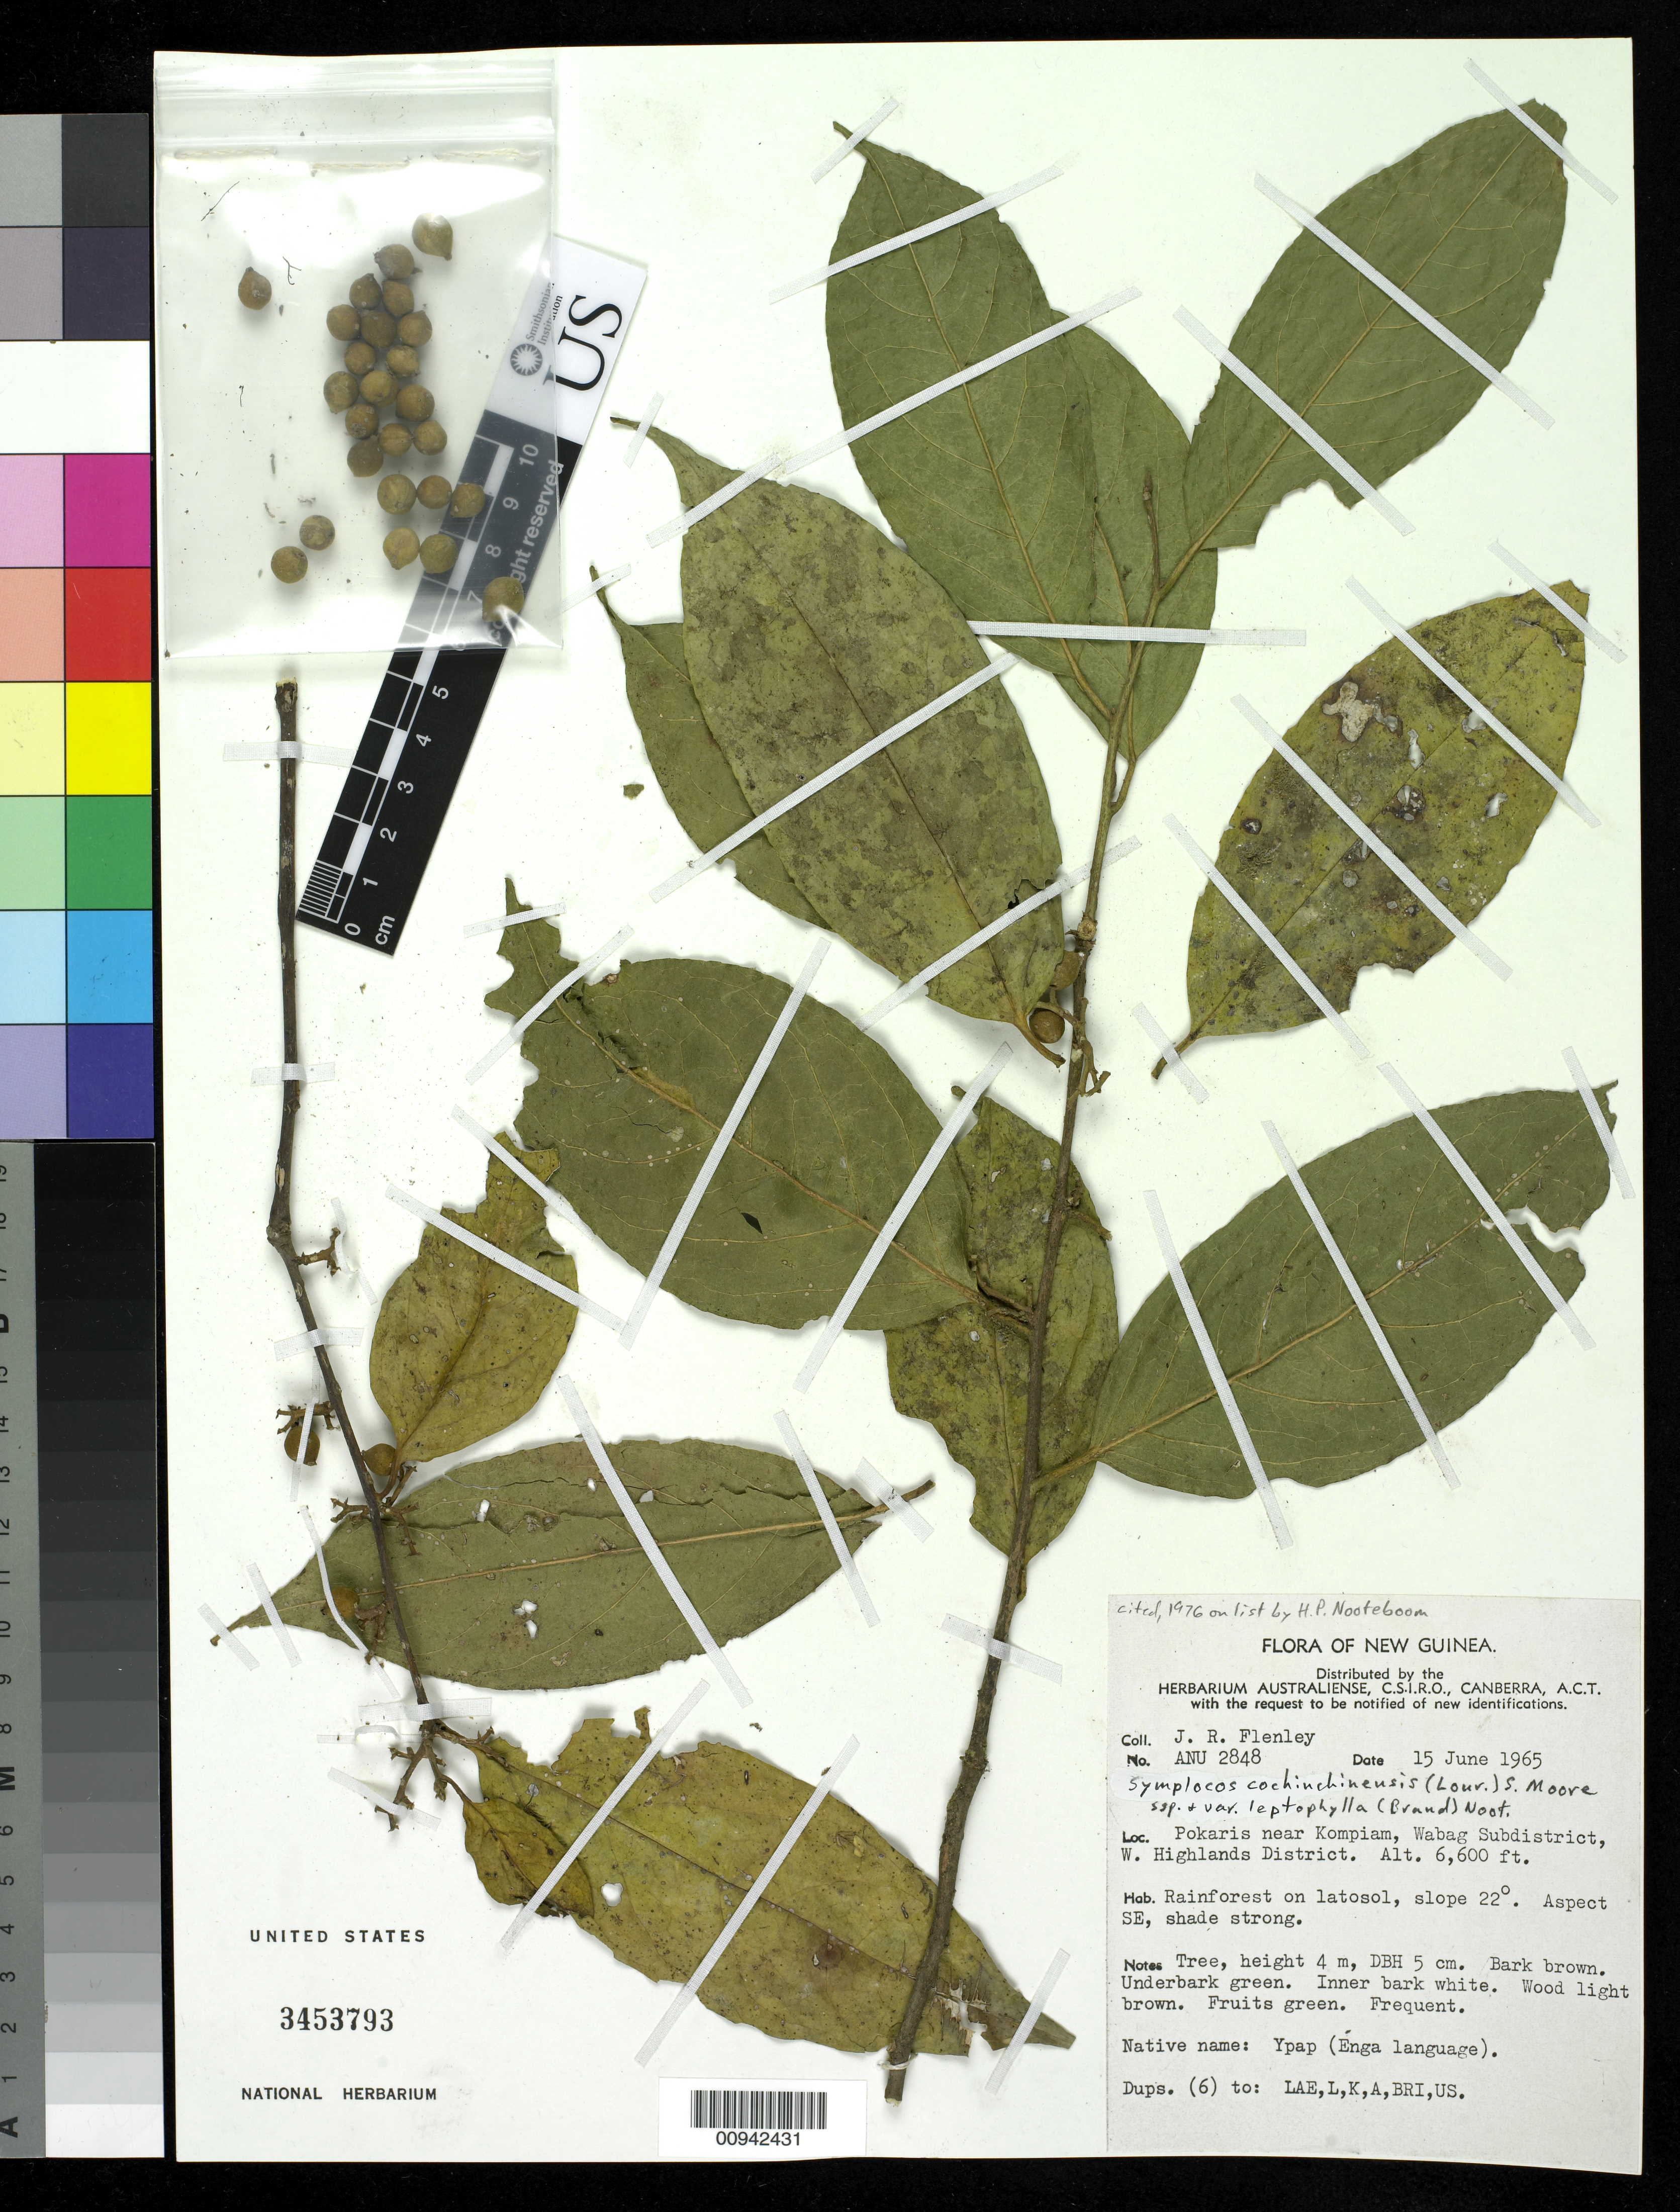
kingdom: Plantae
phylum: Tracheophyta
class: Magnoliopsida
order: Ericales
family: Symplocaceae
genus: Symplocos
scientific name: Symplocos cochinchinensis var. leptophylla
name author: (Brand) Noot.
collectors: J. Flenley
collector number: ANU 2848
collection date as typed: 15 Jun 1965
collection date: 1965-06-15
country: Papua New Guinea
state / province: Enga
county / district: Wabag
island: New Guinea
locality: Pokaris near Kompiam, Wabag Subdistrict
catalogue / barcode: US 3453793